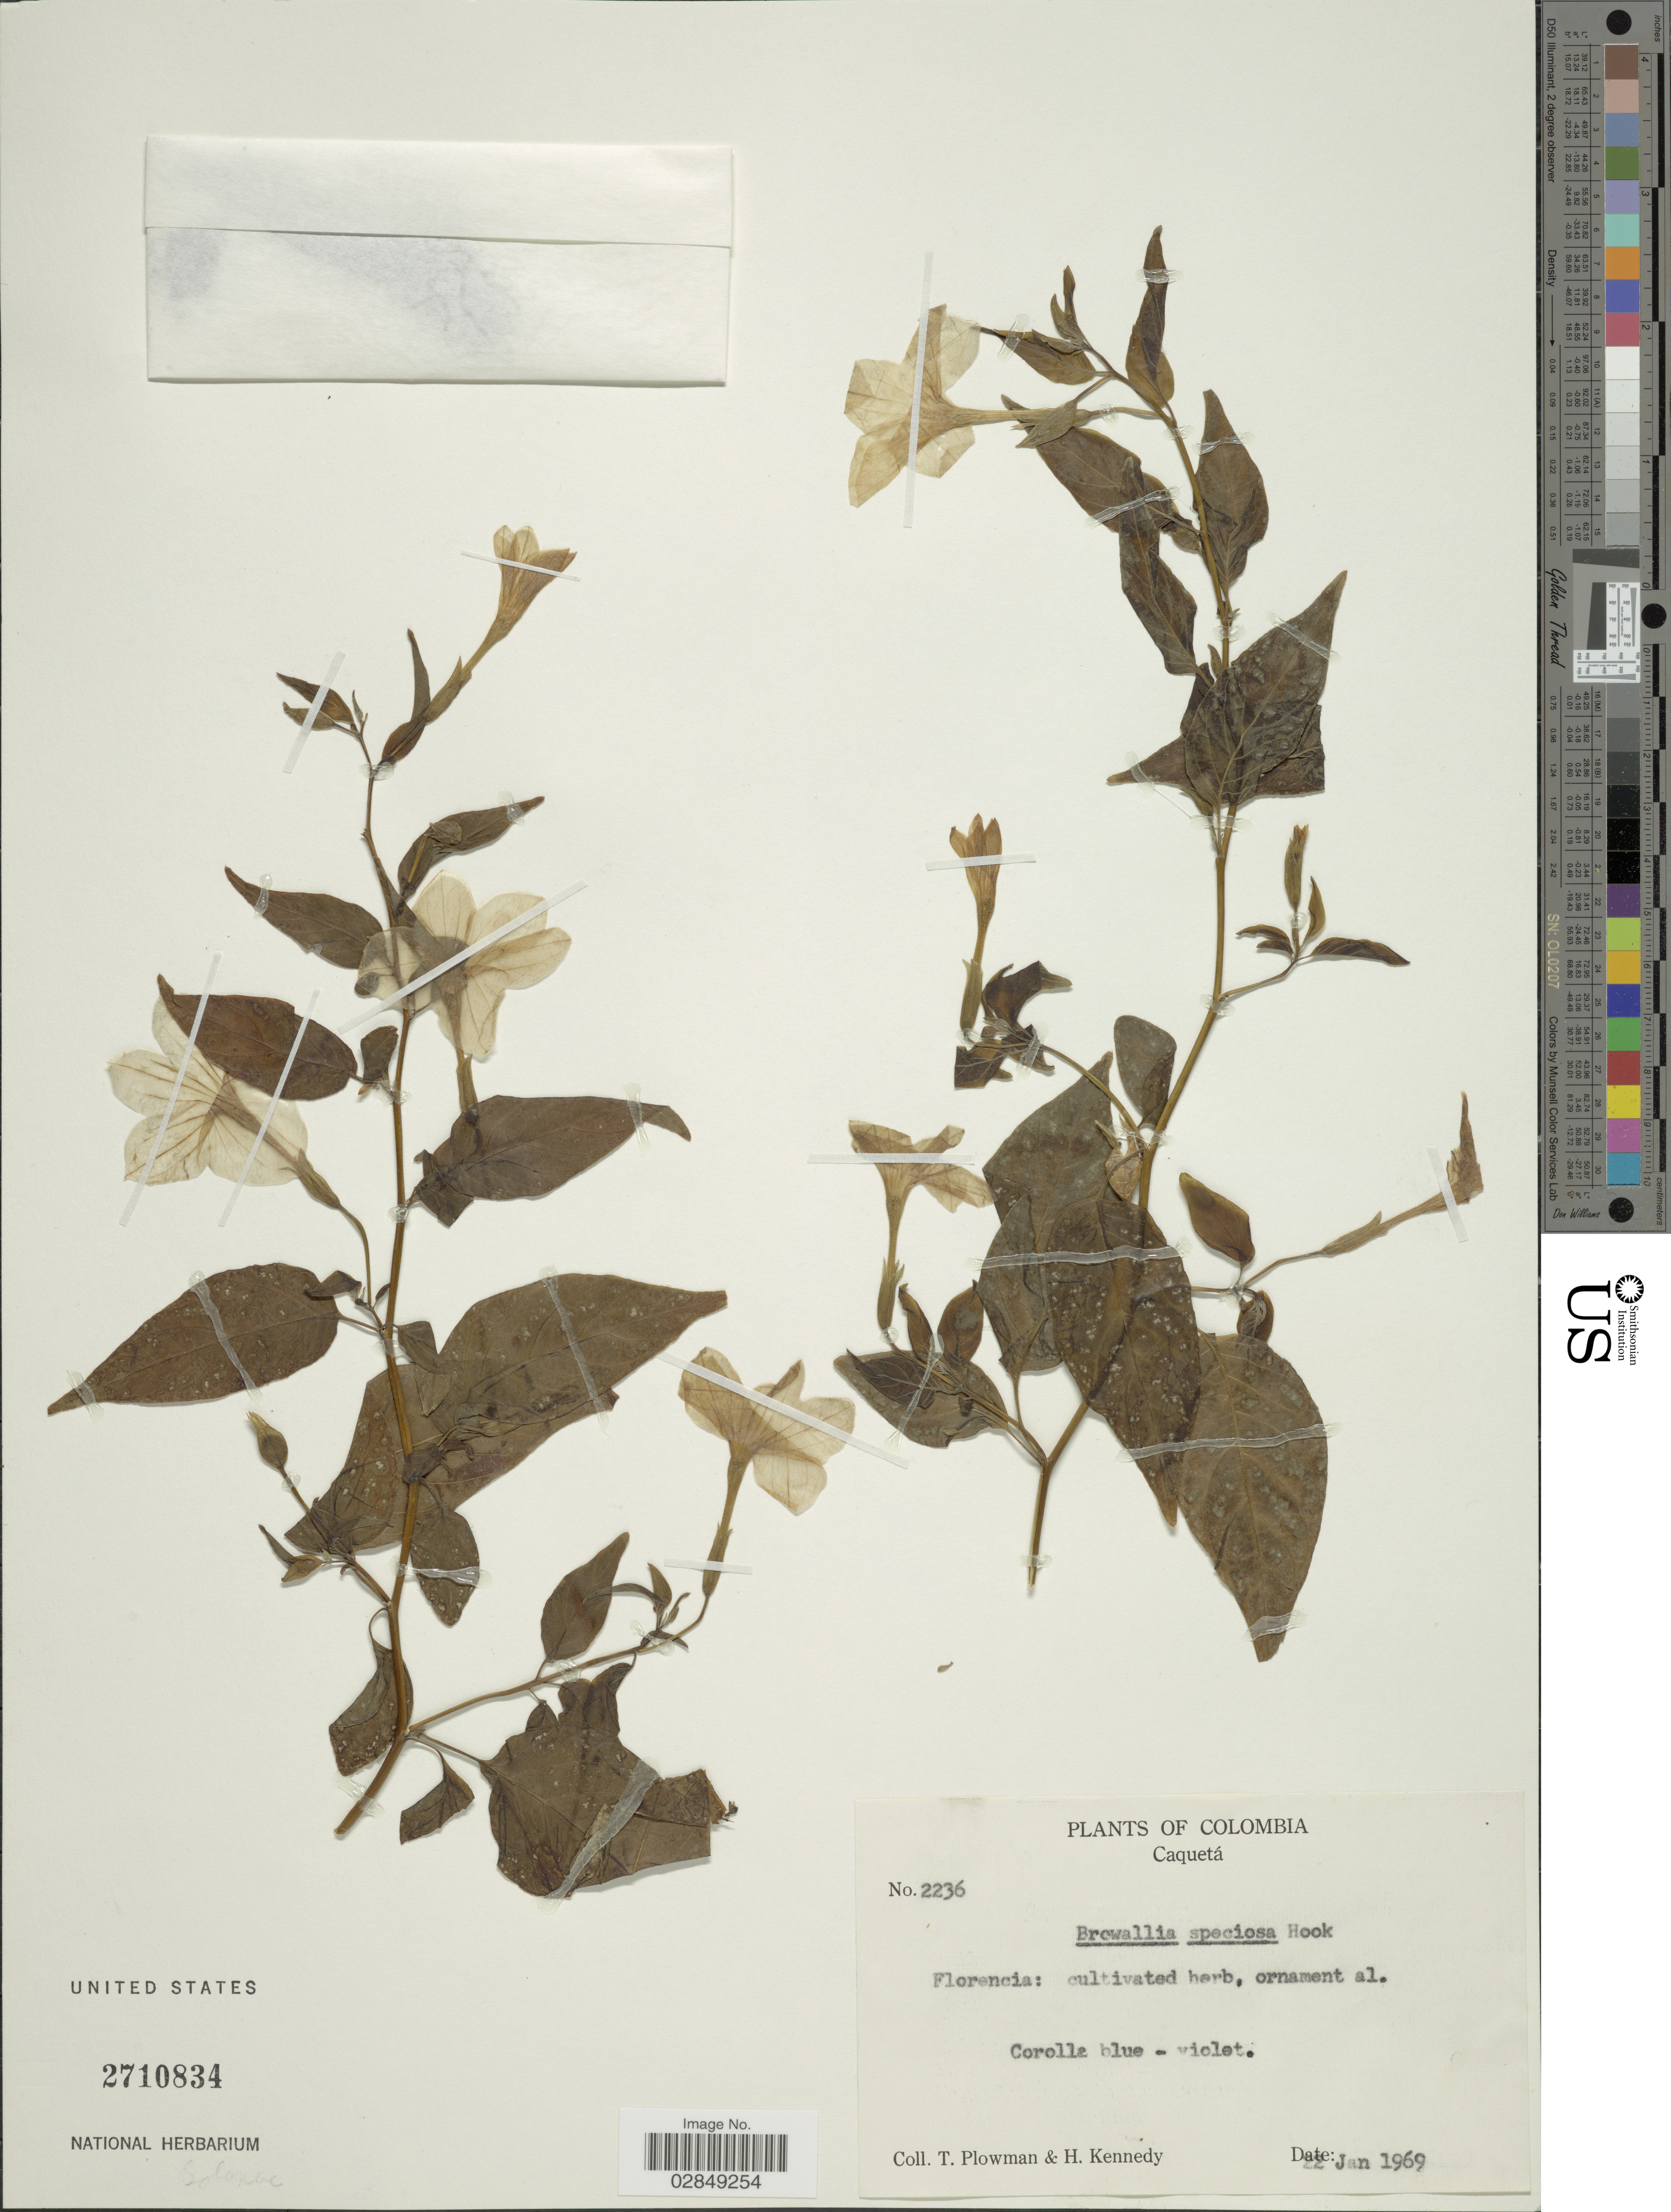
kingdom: Plantae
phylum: Tracheophyta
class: Magnoliopsida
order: Solanales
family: Solanaceae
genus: Browallia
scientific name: Browallia speciosa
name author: Hook.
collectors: T. Plowman & H. Kennedy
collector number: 2236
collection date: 1969-01-22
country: Colombia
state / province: Caquetá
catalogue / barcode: US 2710834